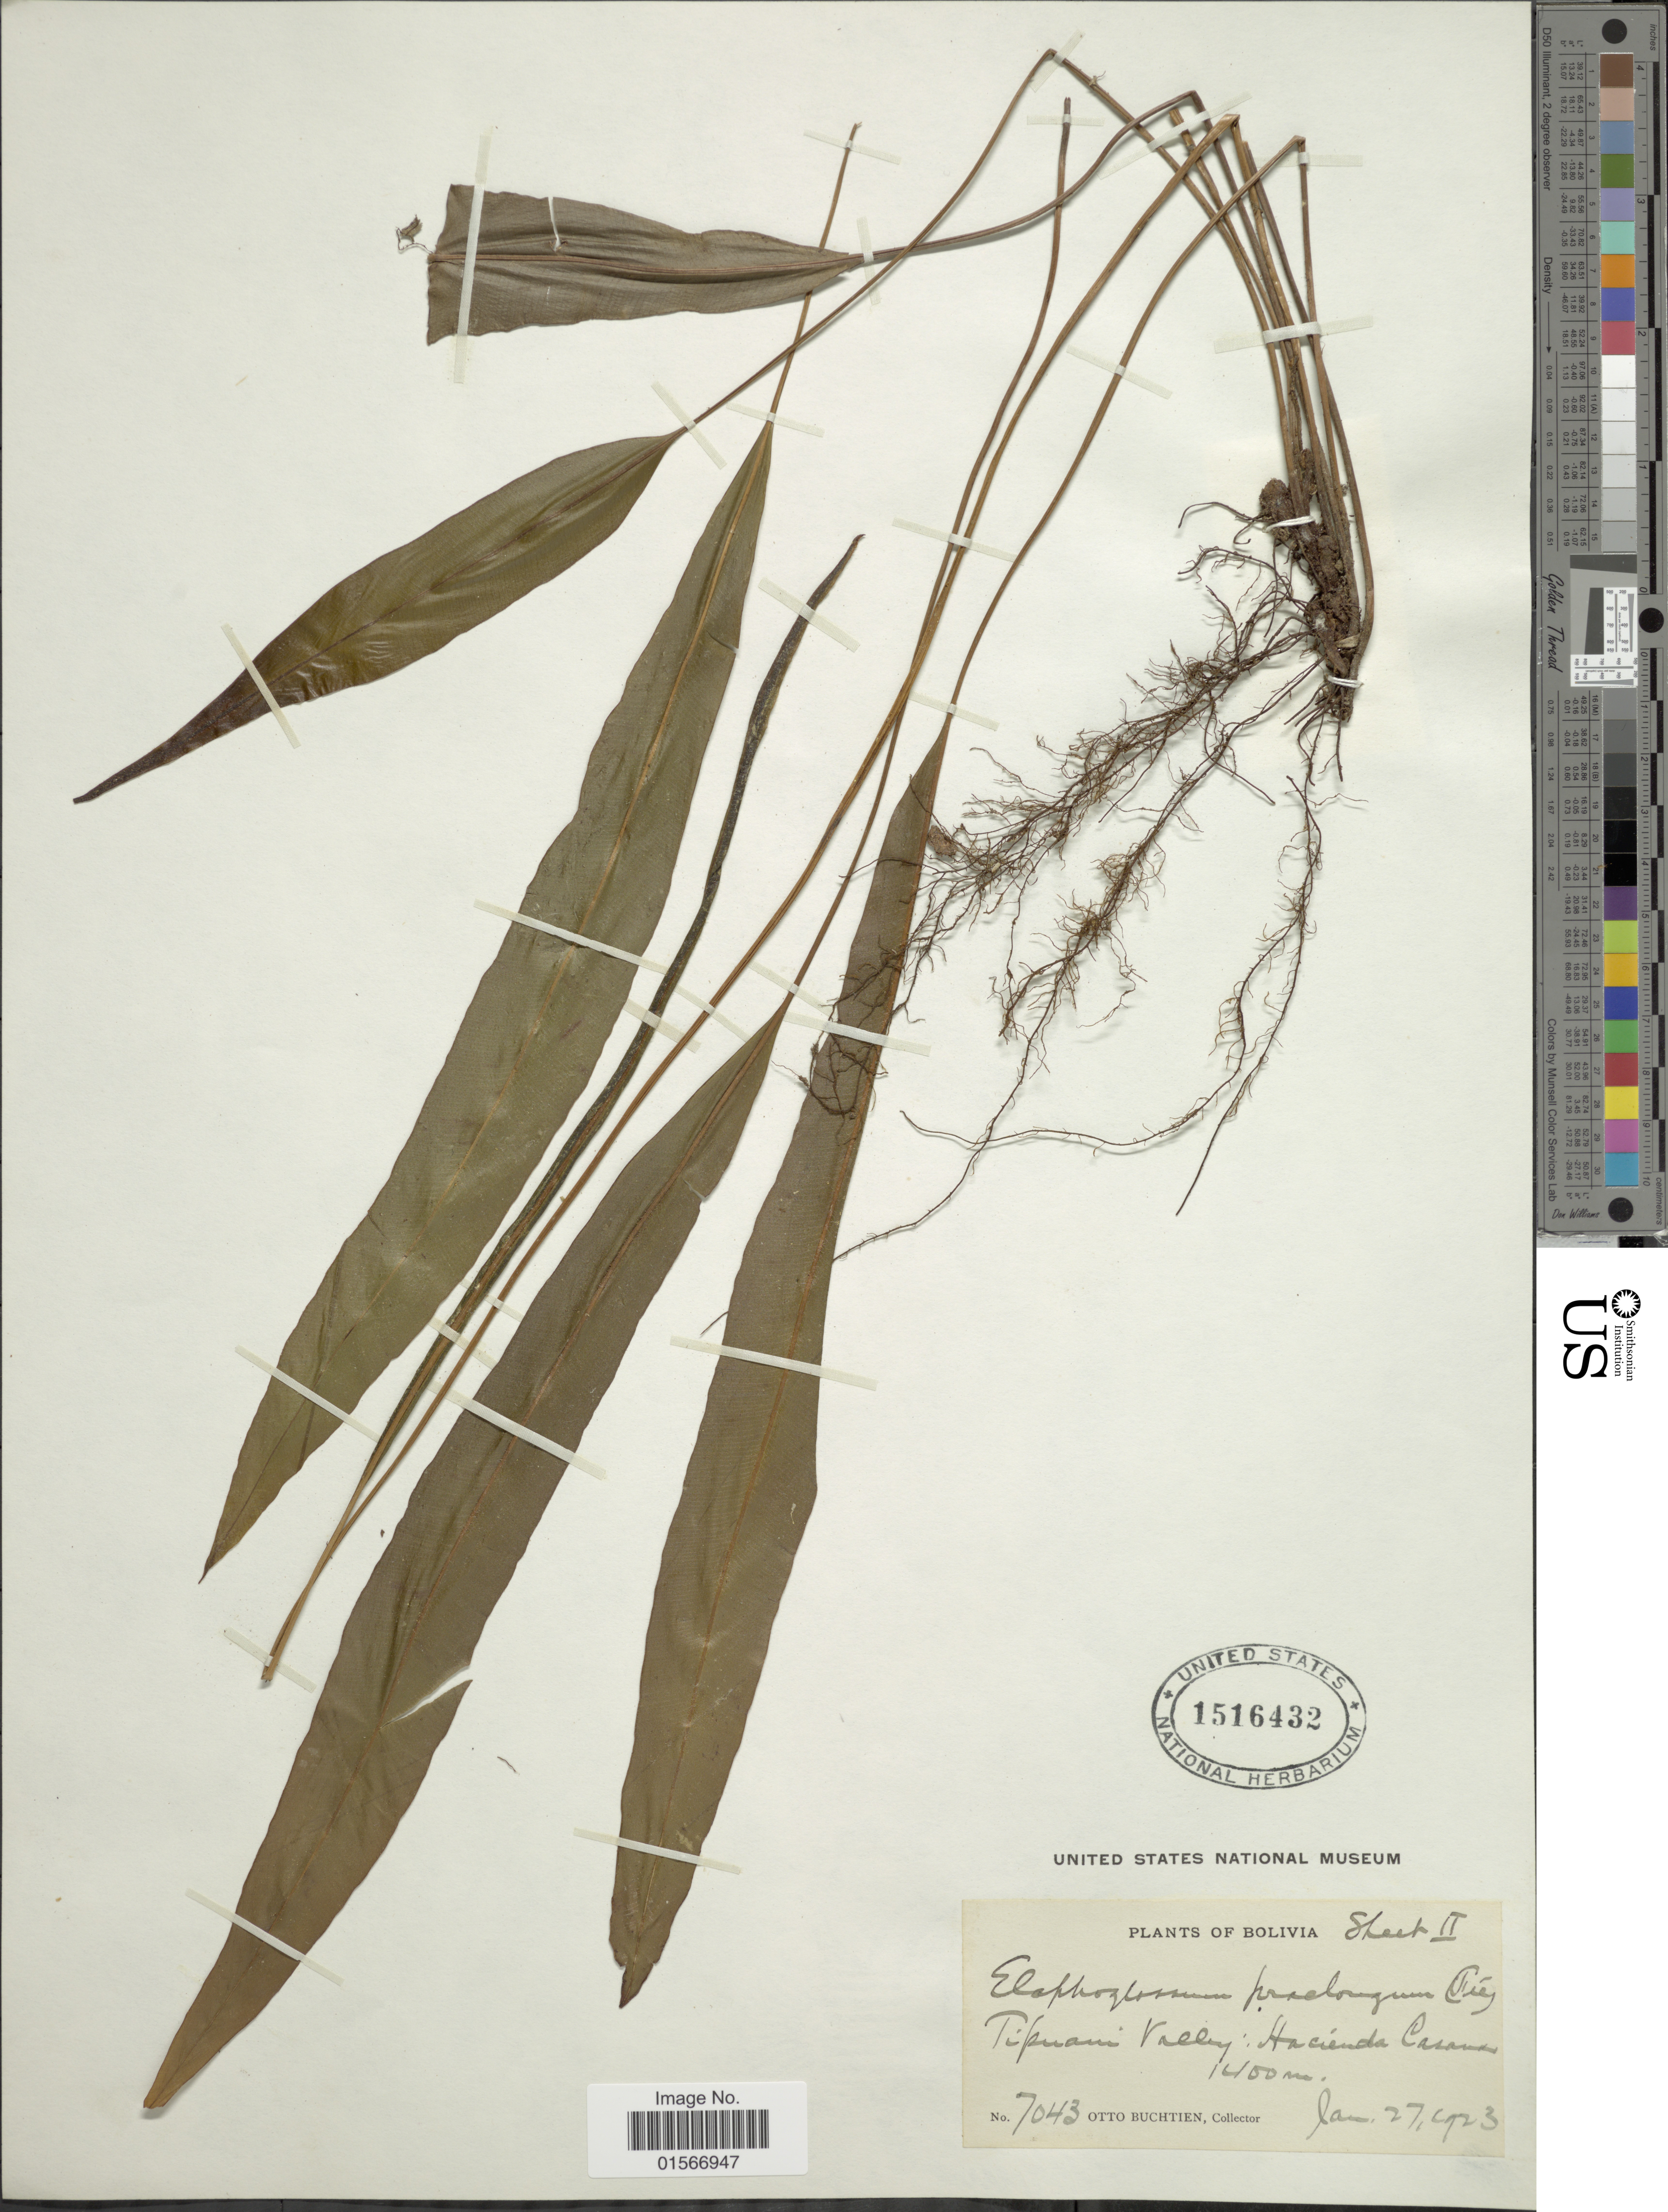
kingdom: Plantae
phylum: Tracheophyta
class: Polypodiopsida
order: Polypodiales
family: Dryopteridaceae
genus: Elaphoglossum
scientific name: Elaphoglossum linguiforme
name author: Hieron.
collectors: O. Buchtien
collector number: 7043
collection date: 1923-01-27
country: Bolivia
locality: Tipuani Valley: Hacienda Casana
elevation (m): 1400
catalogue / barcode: US 1516432